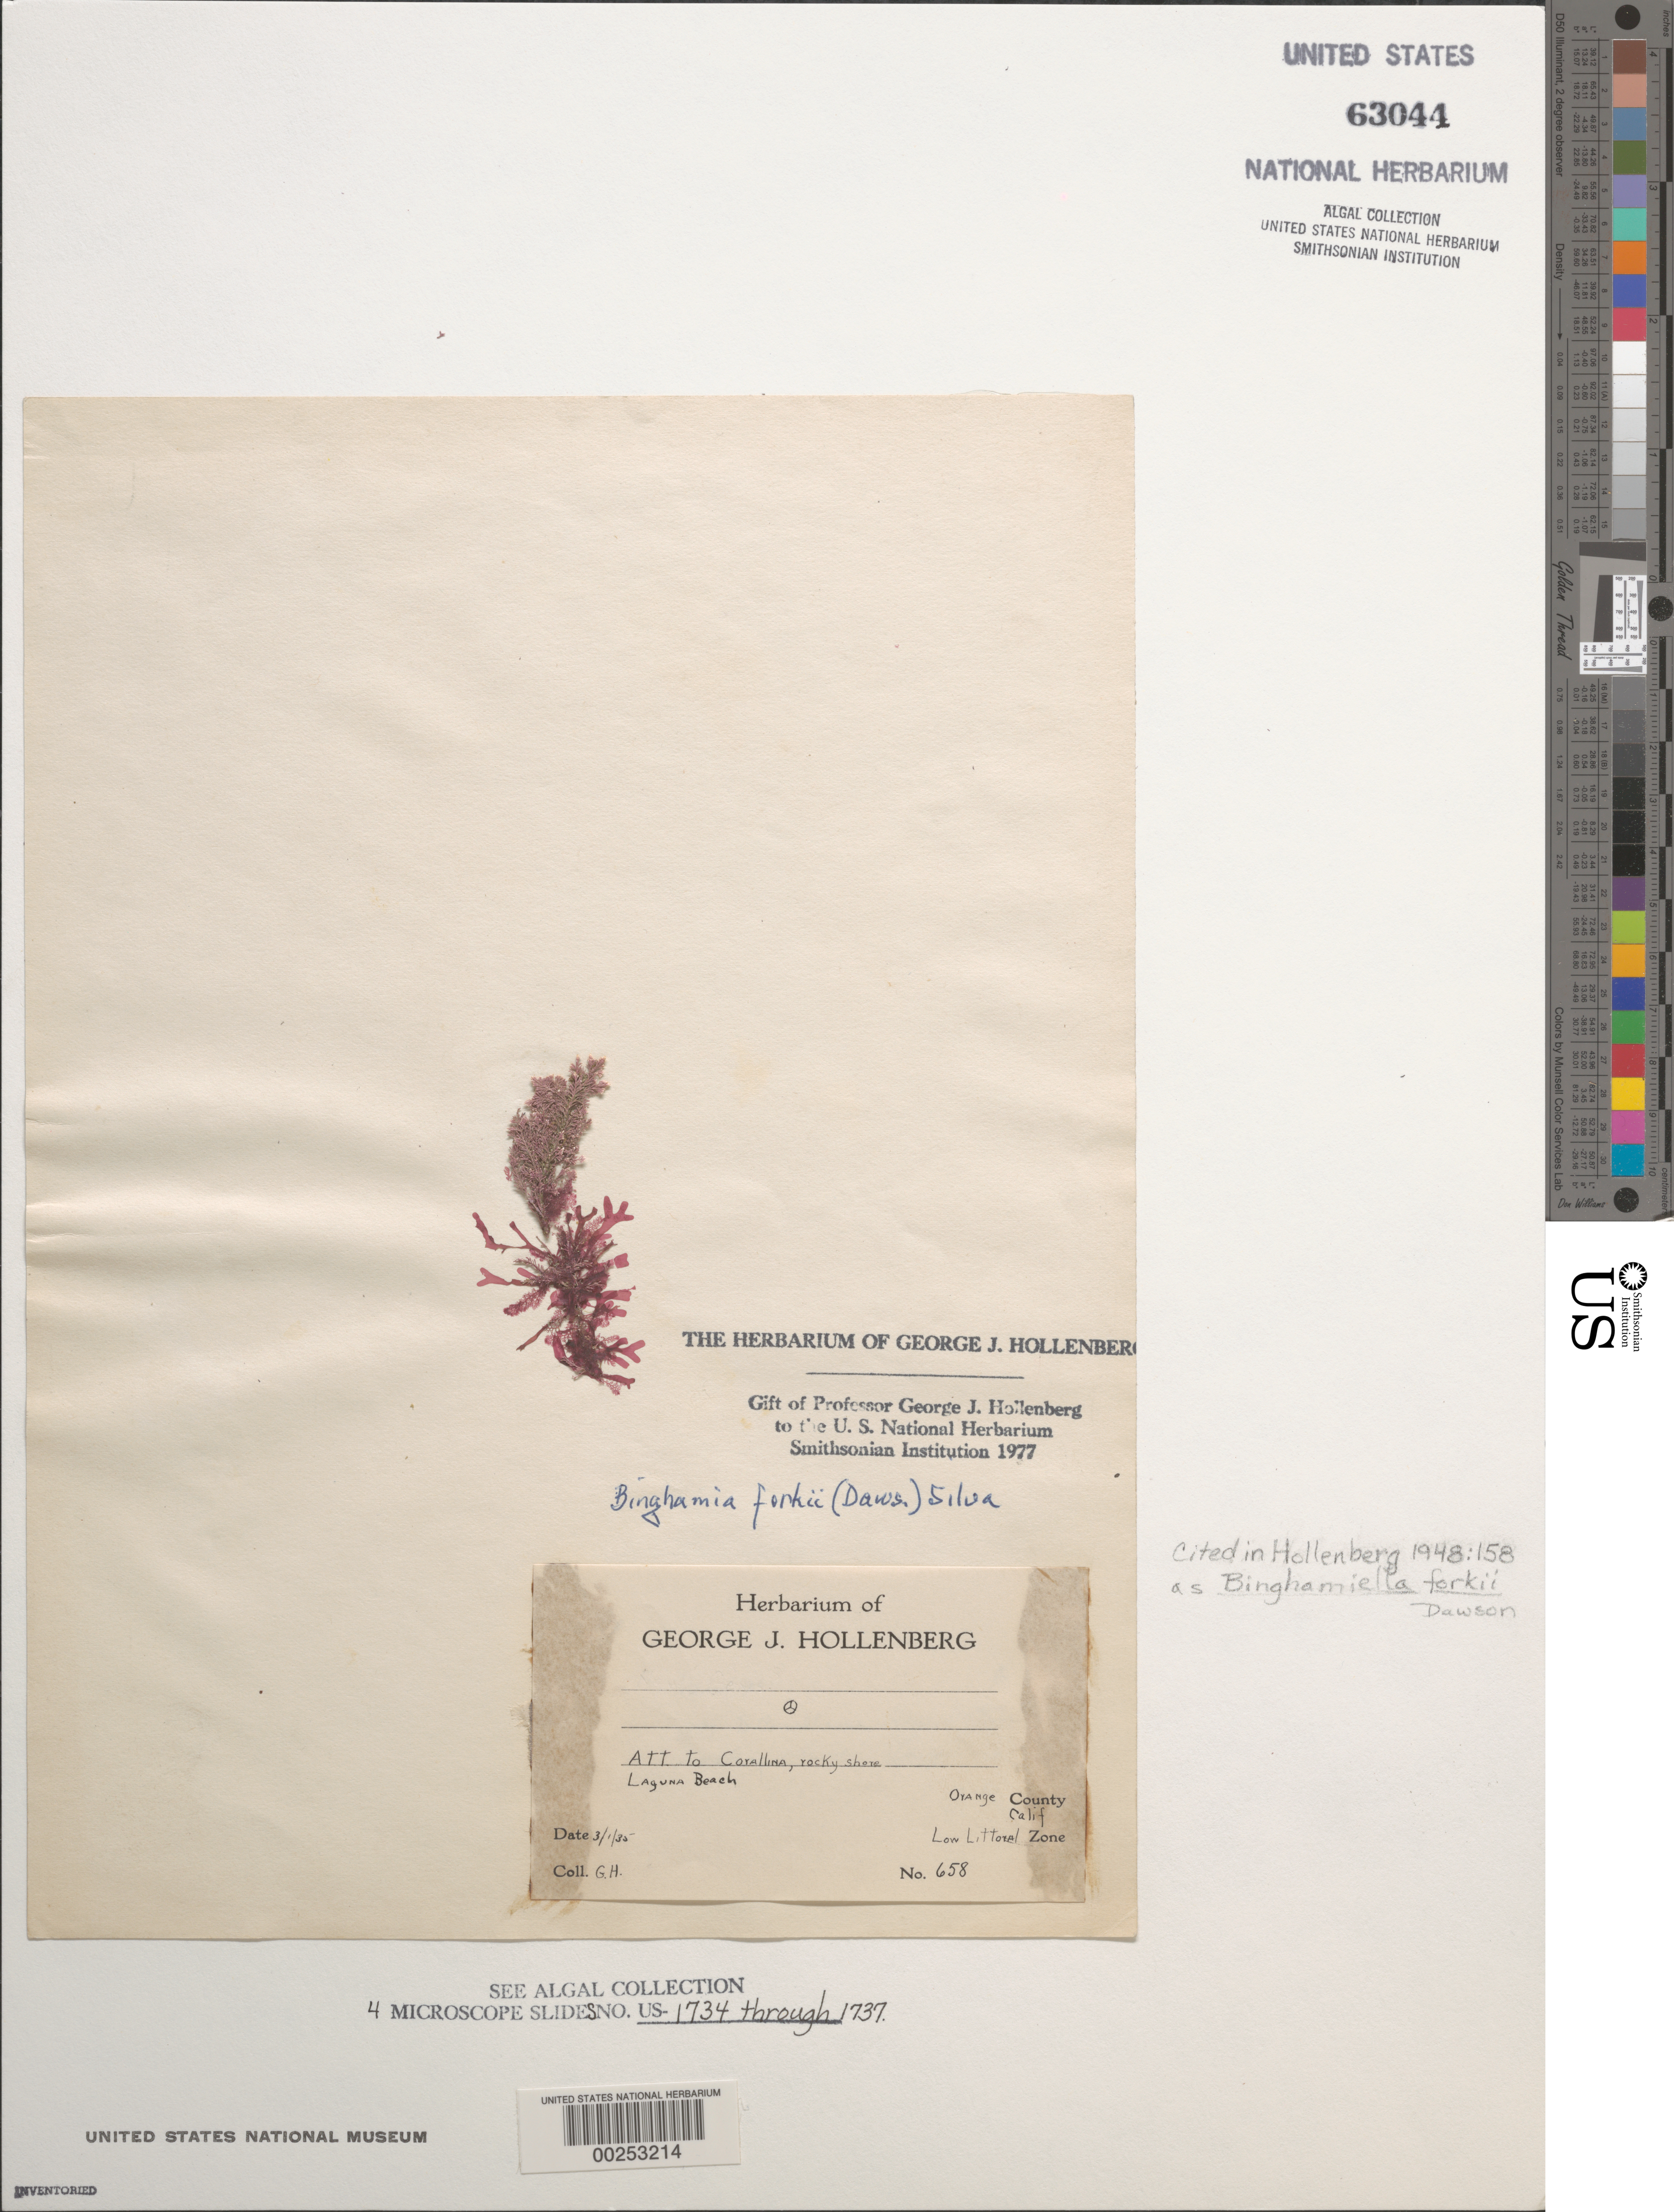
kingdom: Plantae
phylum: Rhodophyta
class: Florideophyceae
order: Rhodymeniales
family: Lomentariaceae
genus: Binghamia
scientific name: Binghamia forkii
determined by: Hollenberg, George J.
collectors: G. Hollenberg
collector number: GJH 658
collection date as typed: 01 Mar 1935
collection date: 1935-03-01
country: United States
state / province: California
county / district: Orange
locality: Laguna Beach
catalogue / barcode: US 63044